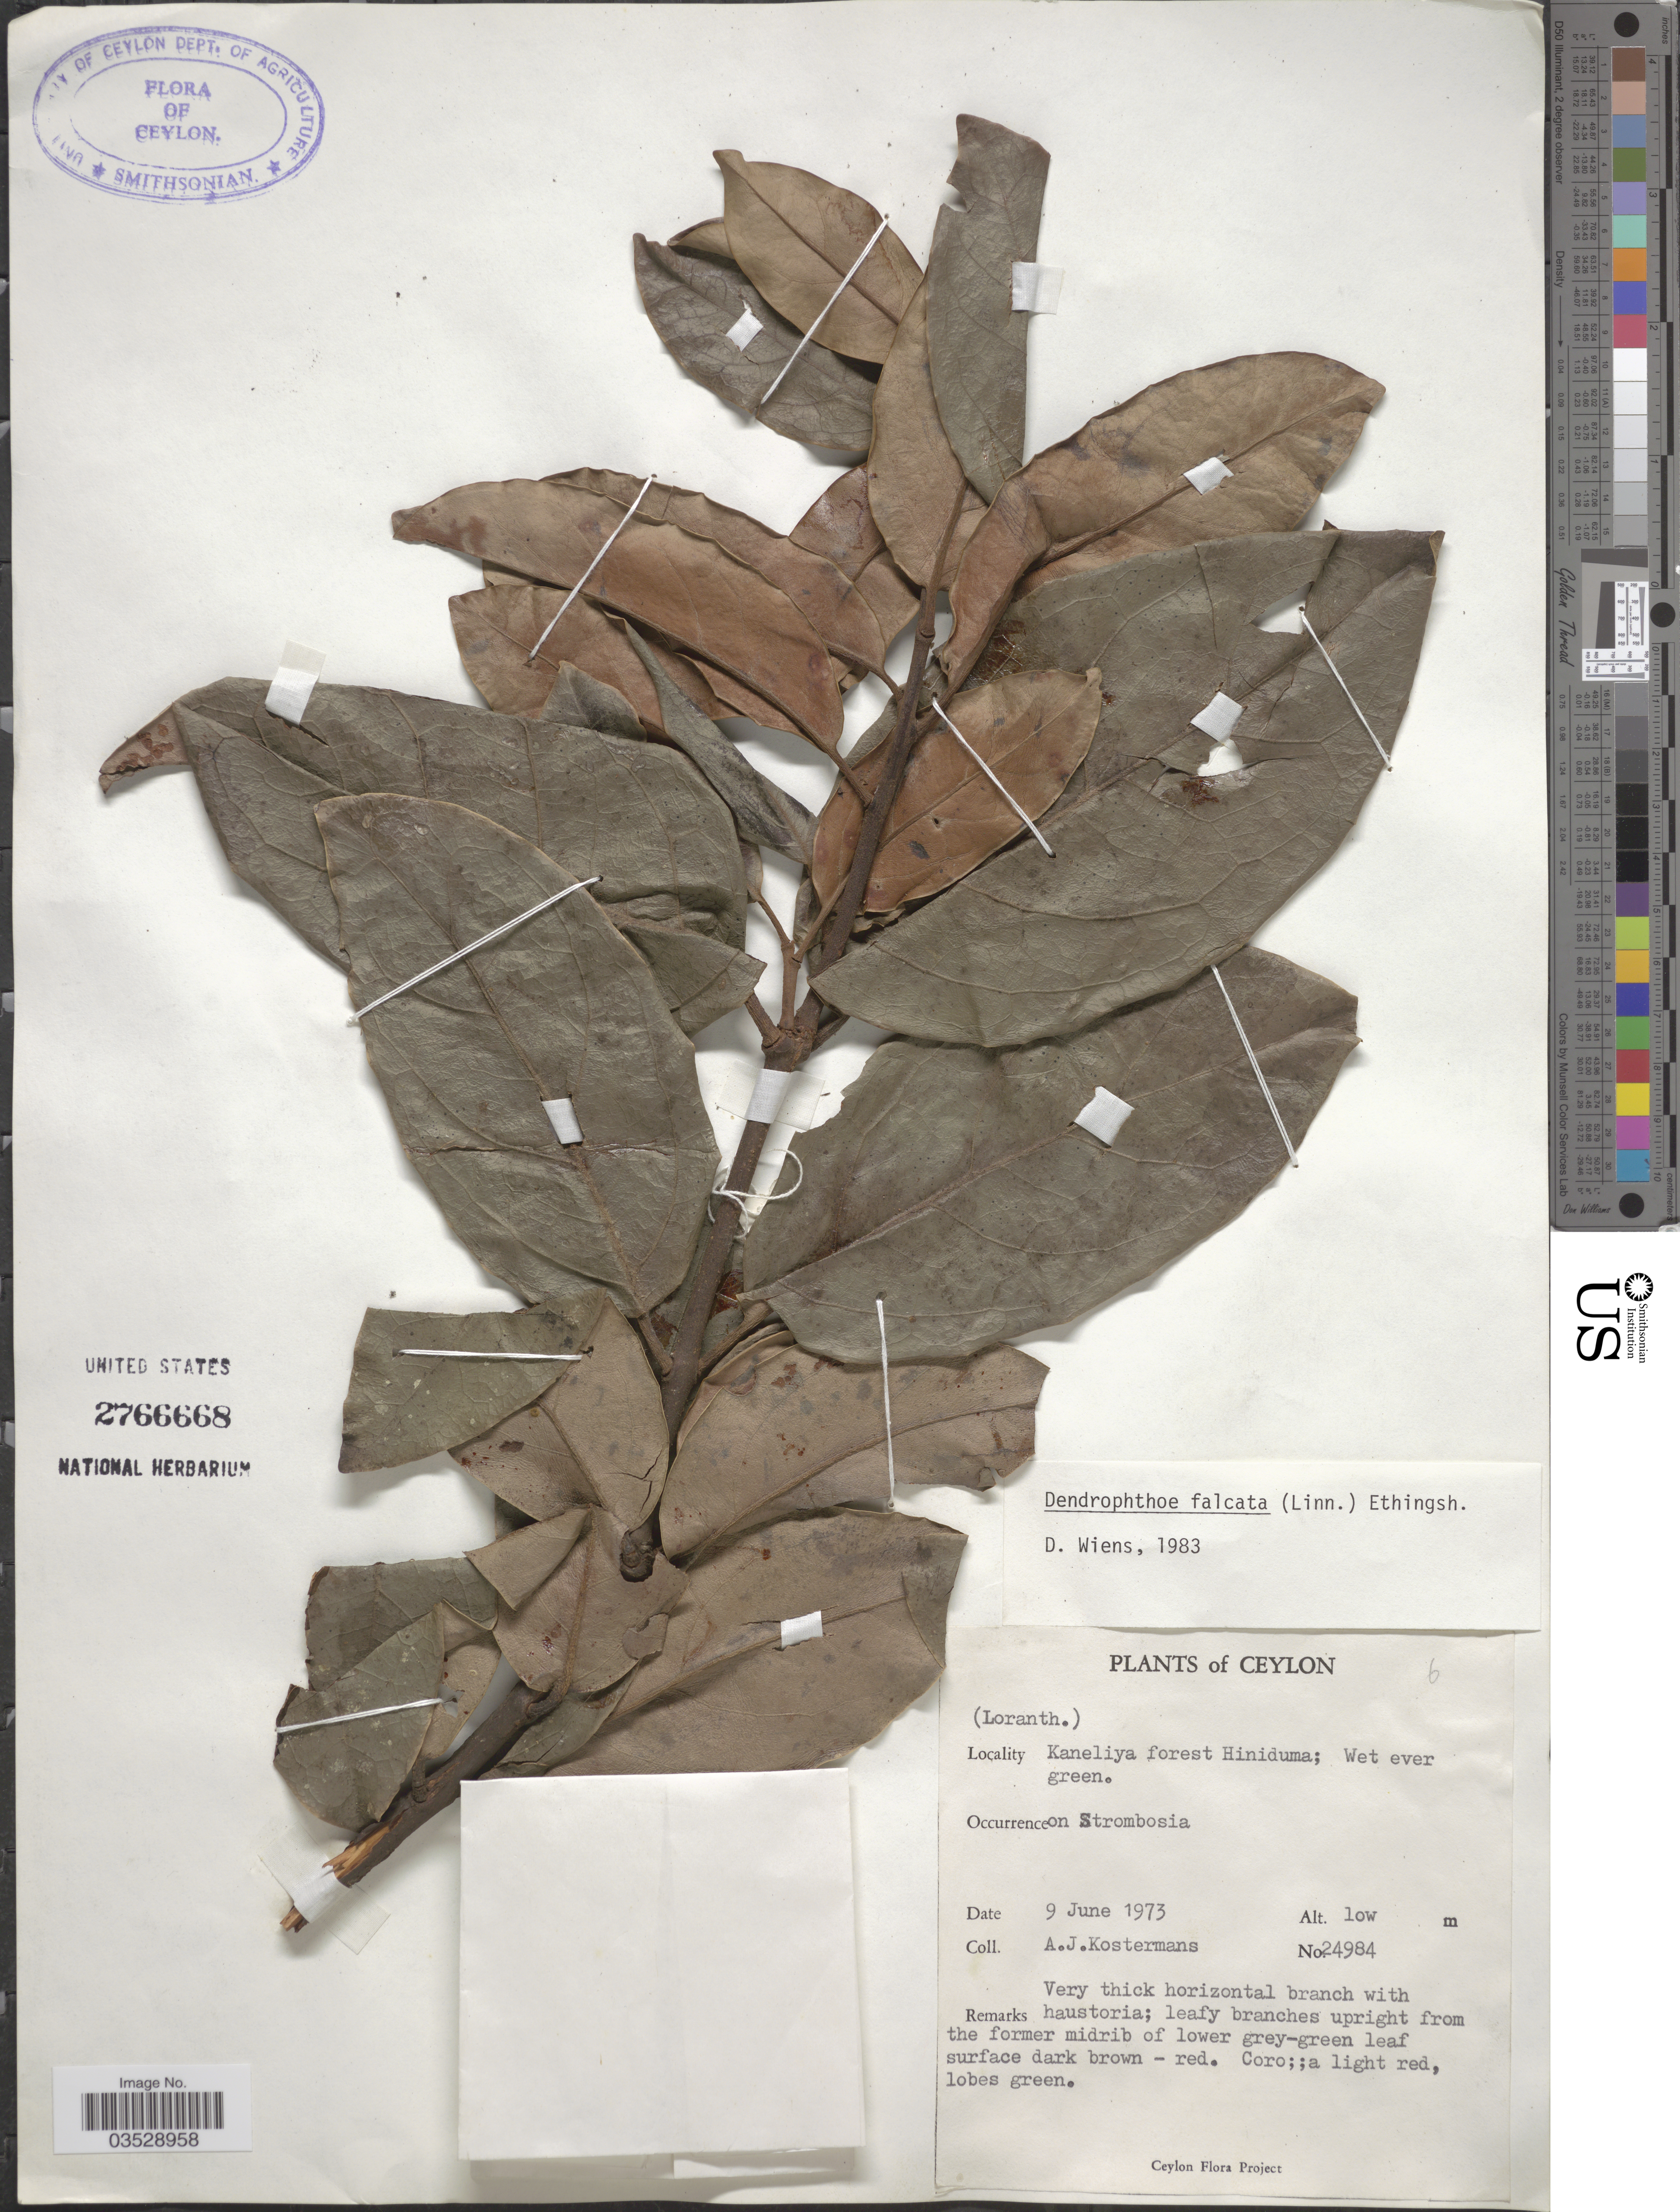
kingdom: Plantae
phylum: Tracheophyta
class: Magnoliopsida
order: Santalales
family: Loranthaceae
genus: Dendrophthoe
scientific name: Dendrophthoe falcata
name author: (L. f.) Ettingsh.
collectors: A. J. G. Kostermans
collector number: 24984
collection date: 1973-06-09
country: Sri Lanka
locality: Ceylon. Kaneliya forest Hiniduma.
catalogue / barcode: US 2766668